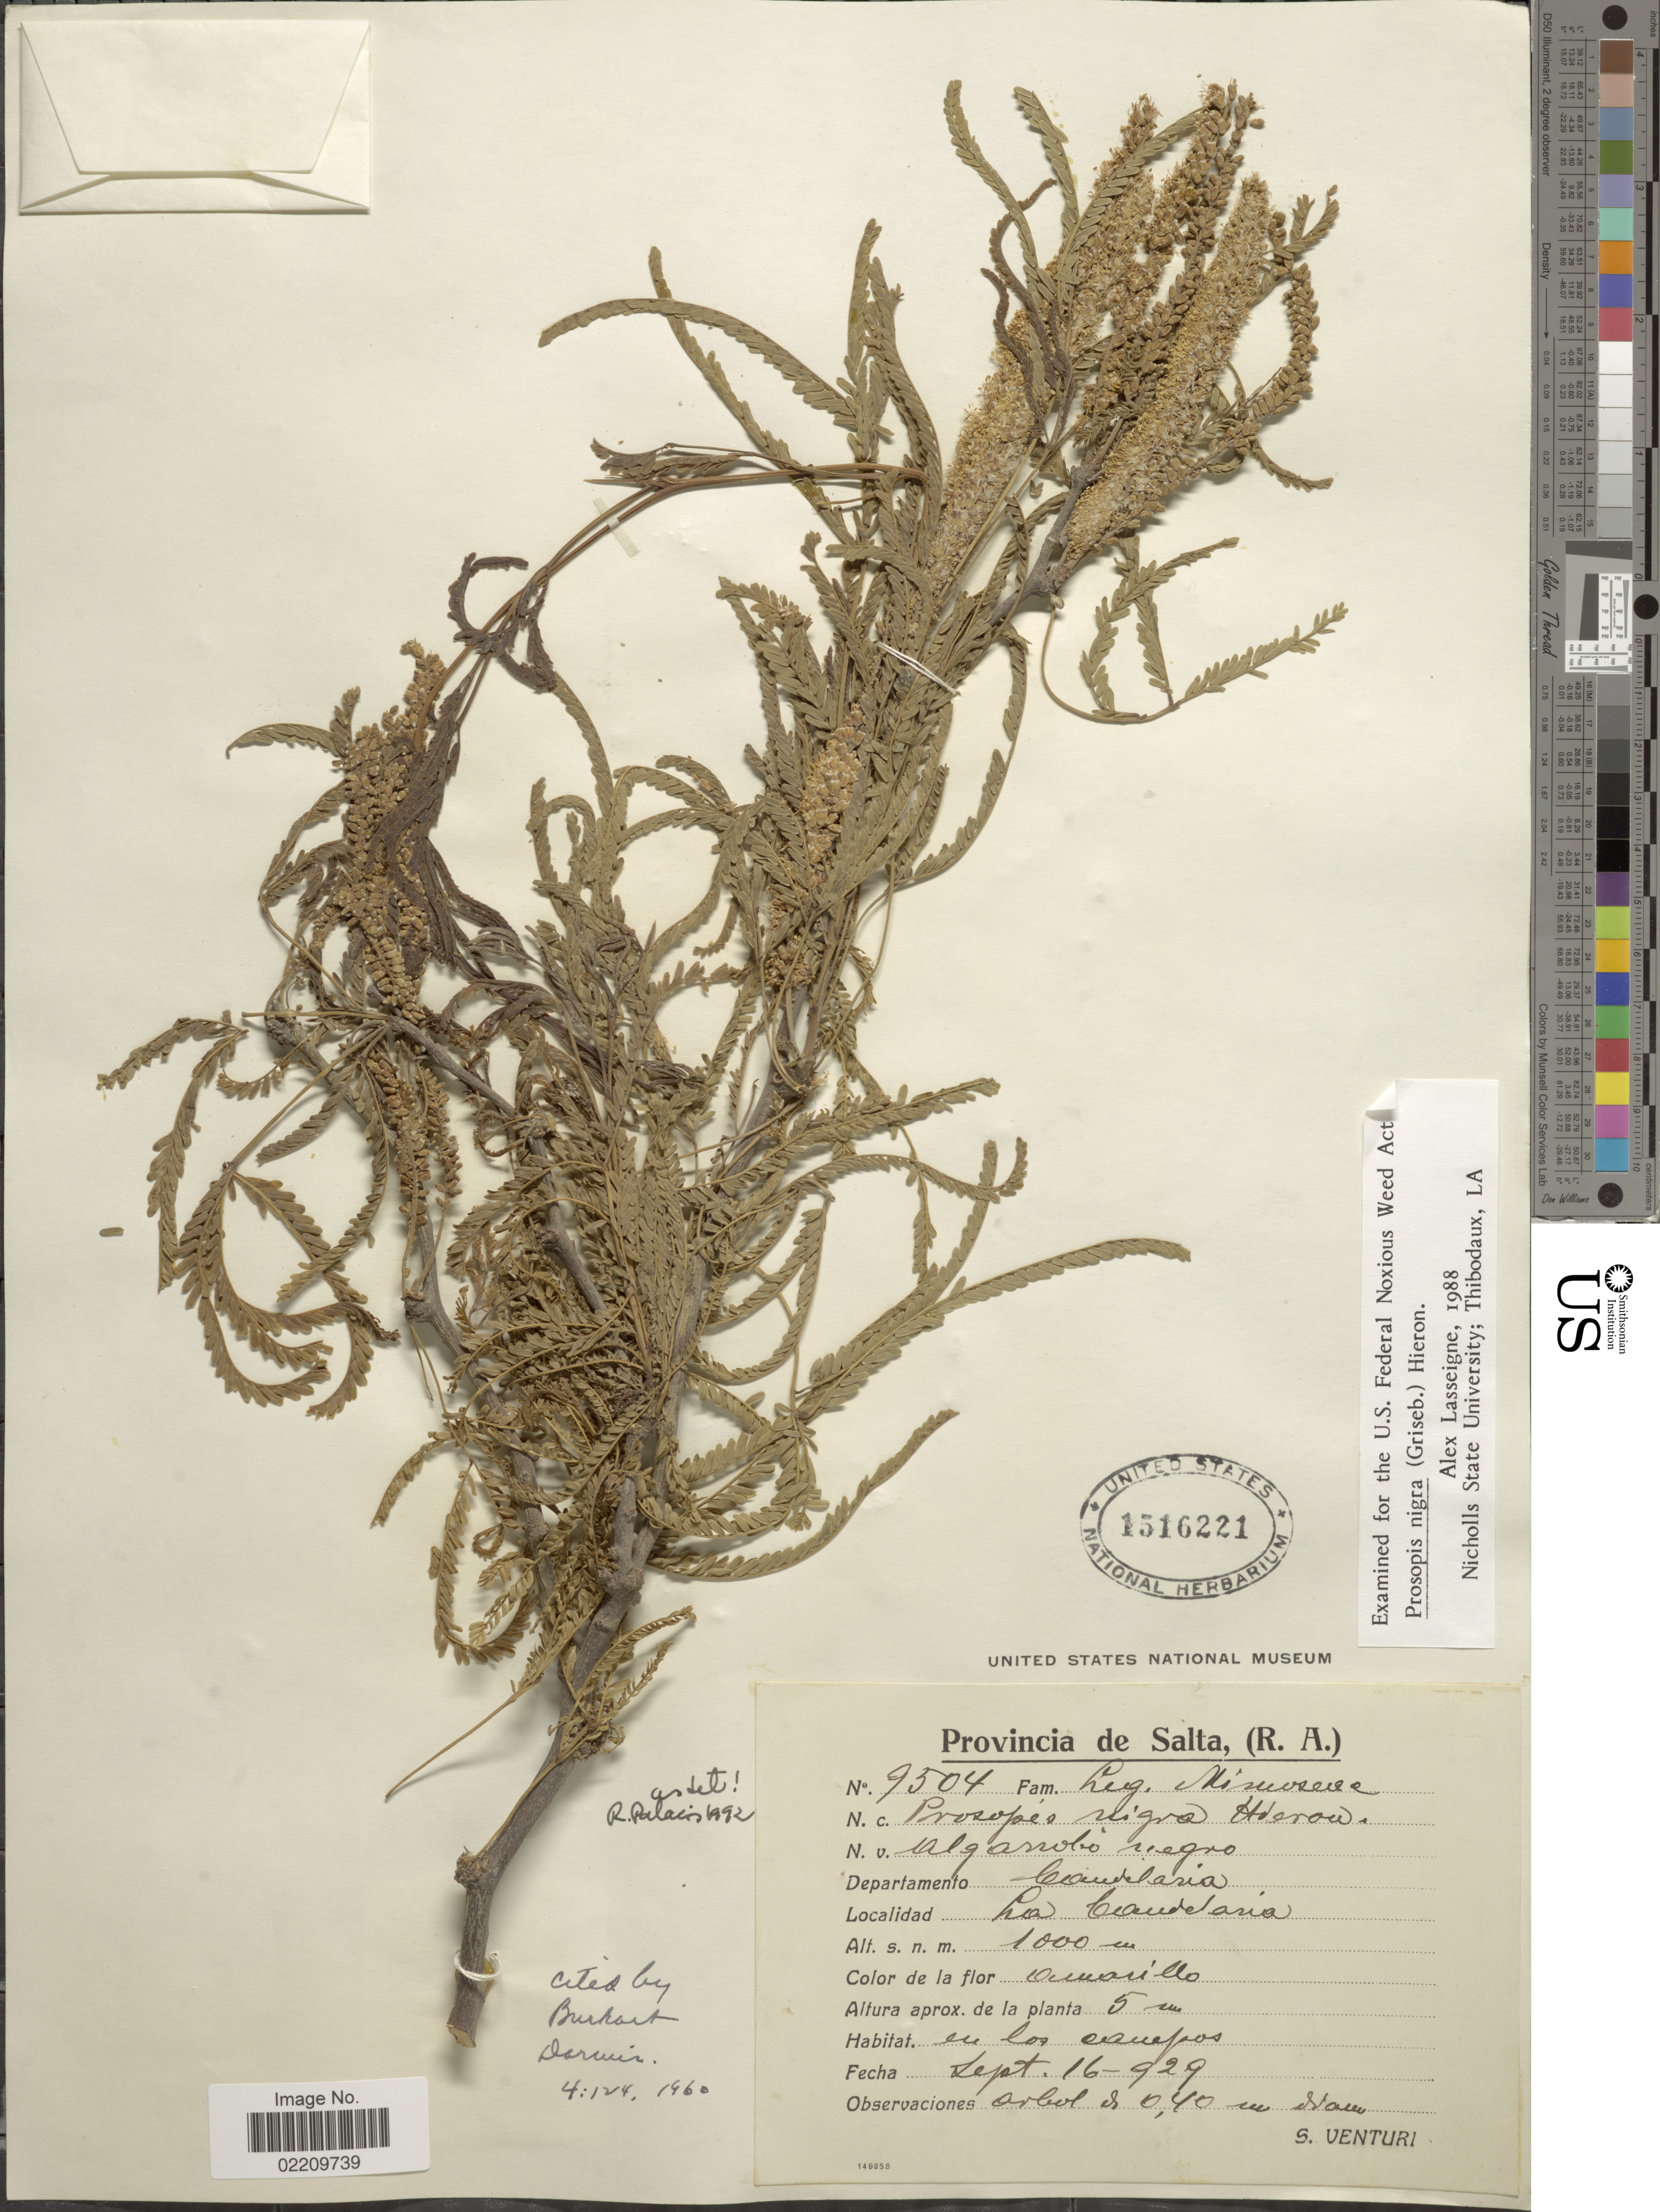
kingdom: Plantae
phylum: Tracheophyta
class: Magnoliopsida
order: Fabales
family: Fabaceae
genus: Neltuma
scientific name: Neltuma nigra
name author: (Griseb.) C. E. Hughes & G.P. Lewis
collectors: S. Venturi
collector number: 9504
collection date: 1929-09-16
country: Argentina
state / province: Salta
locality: Provincia de Salta, (R.A.). Departamento Candelaria. La Candelaria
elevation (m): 1000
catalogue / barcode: US 1516221